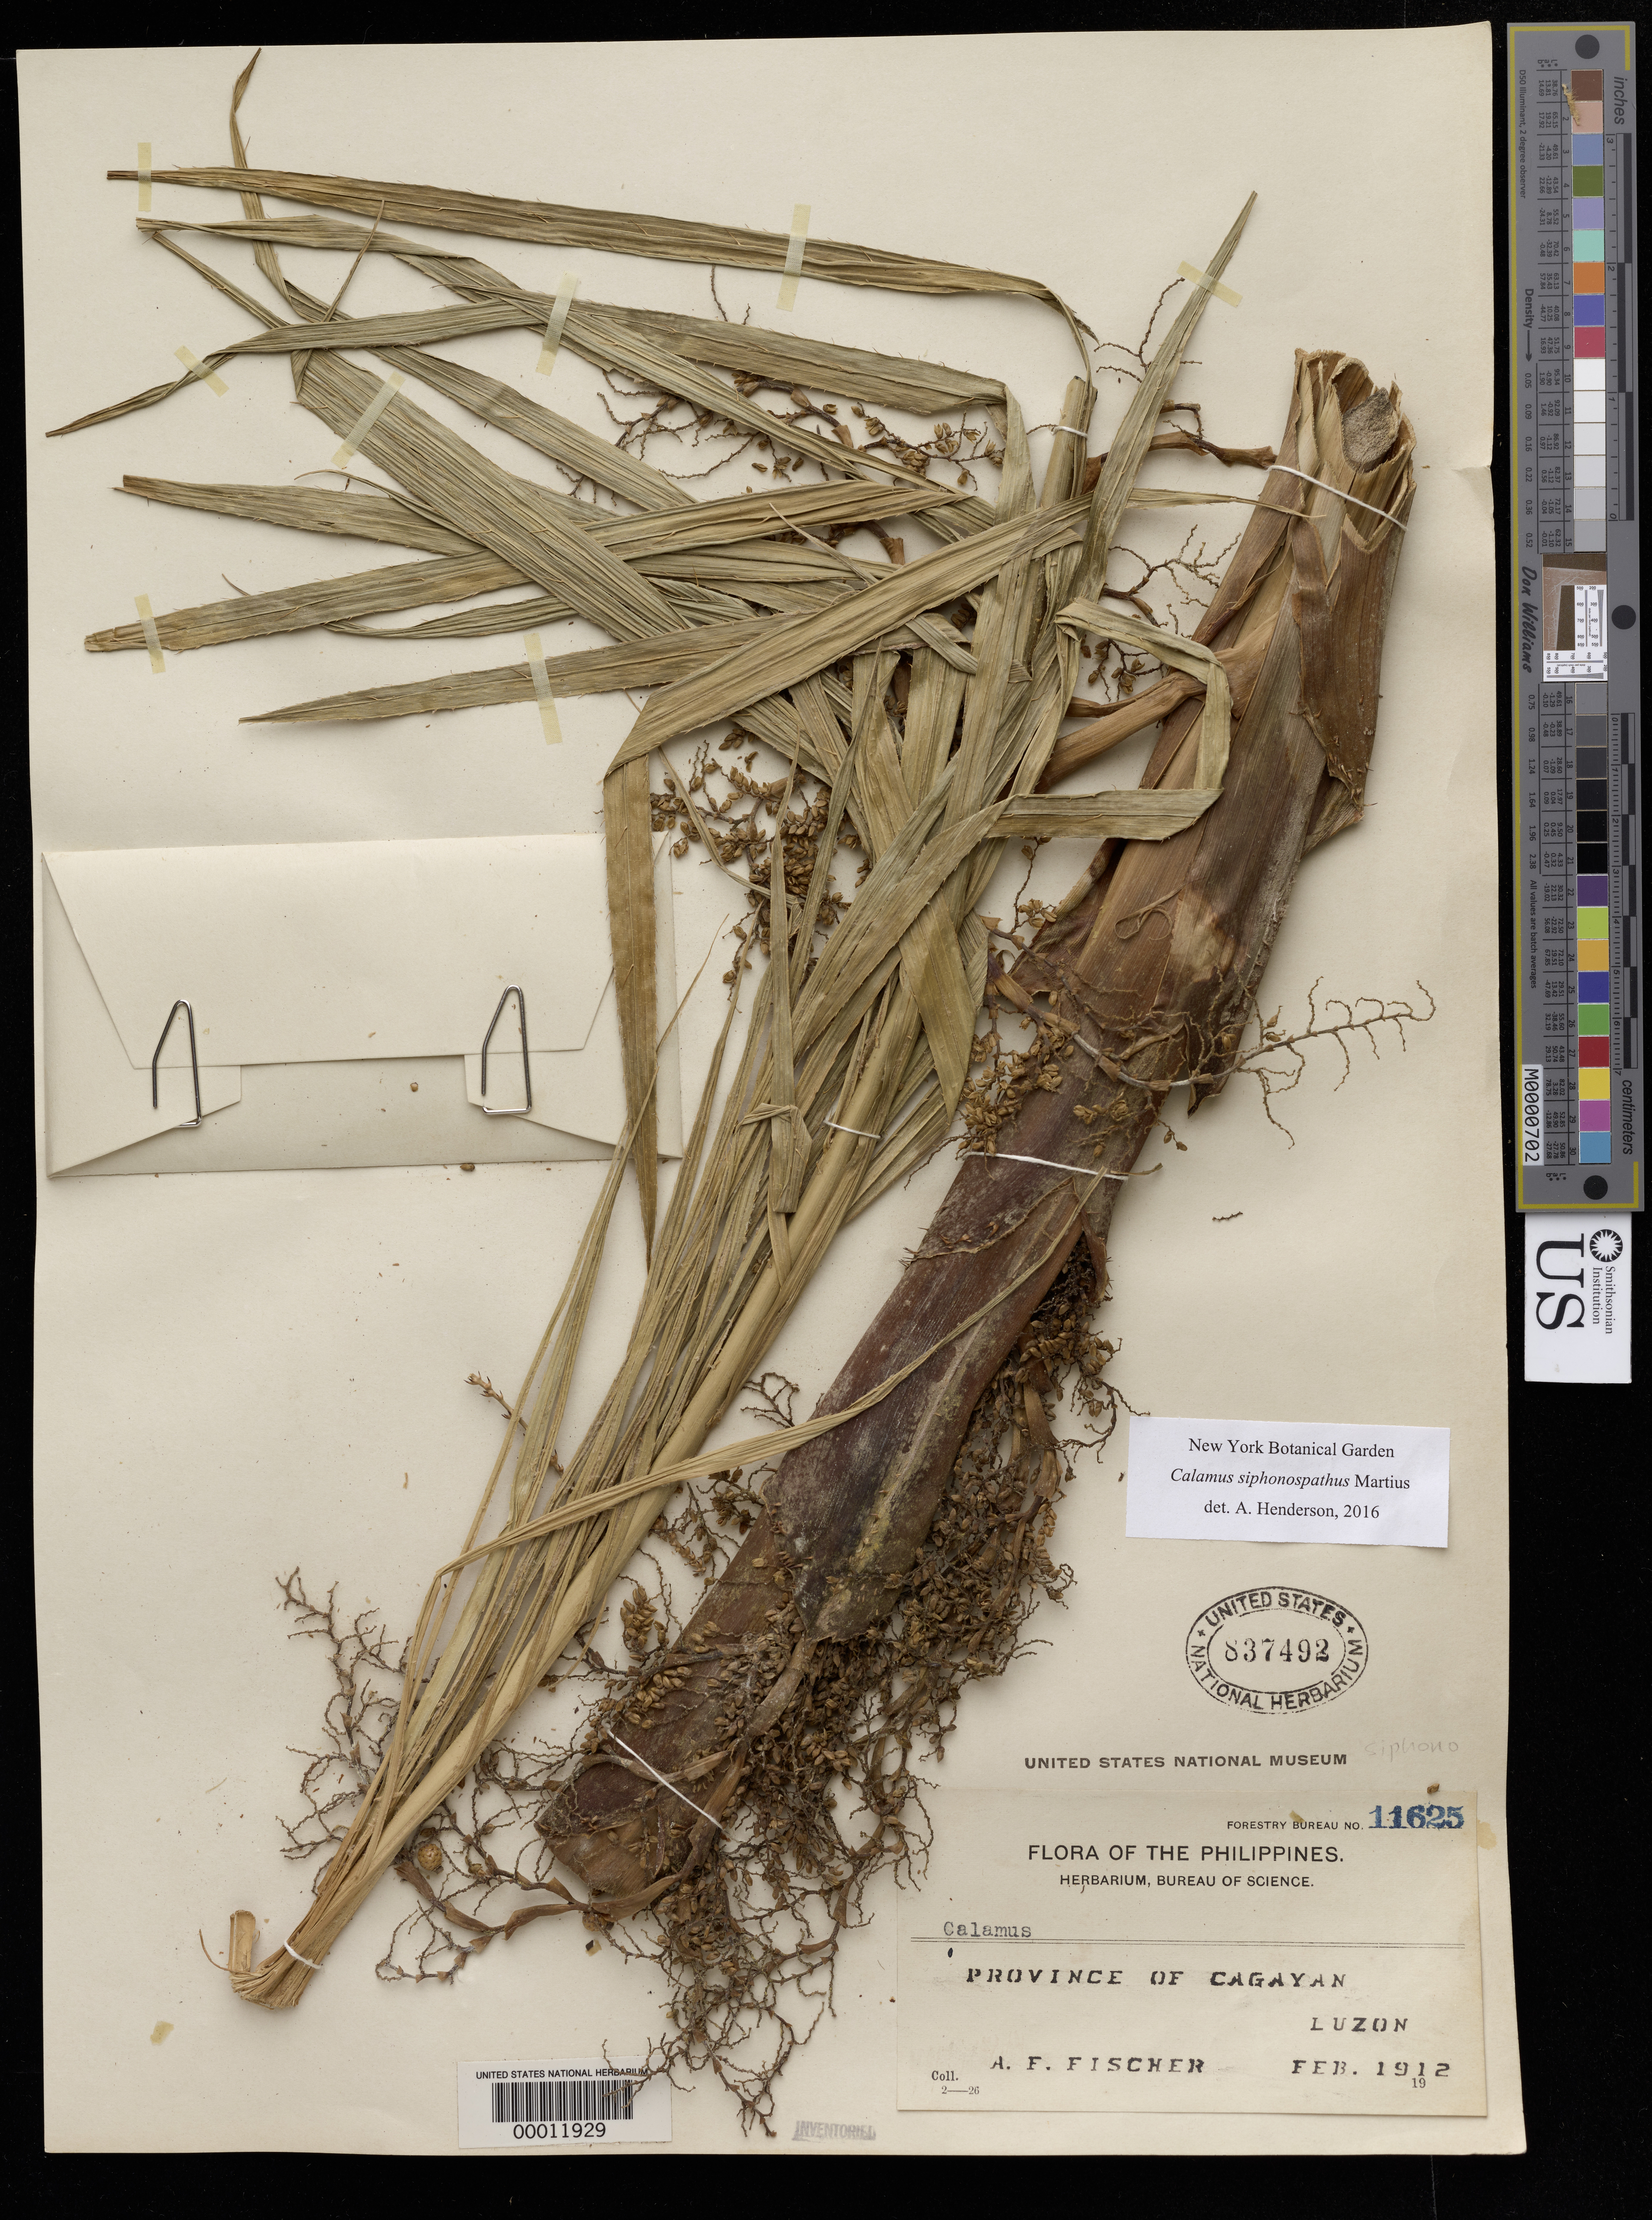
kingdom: Plantae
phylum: Tracheophyta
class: Liliopsida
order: Arecales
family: Arecaceae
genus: Calamus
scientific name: Calamus siphonospathus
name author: Martius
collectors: A. F. Fischer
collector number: Forestry Bureau 11625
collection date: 1912-02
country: Philippines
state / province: Central Luzon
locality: Province of Cagayan.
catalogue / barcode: US 837492